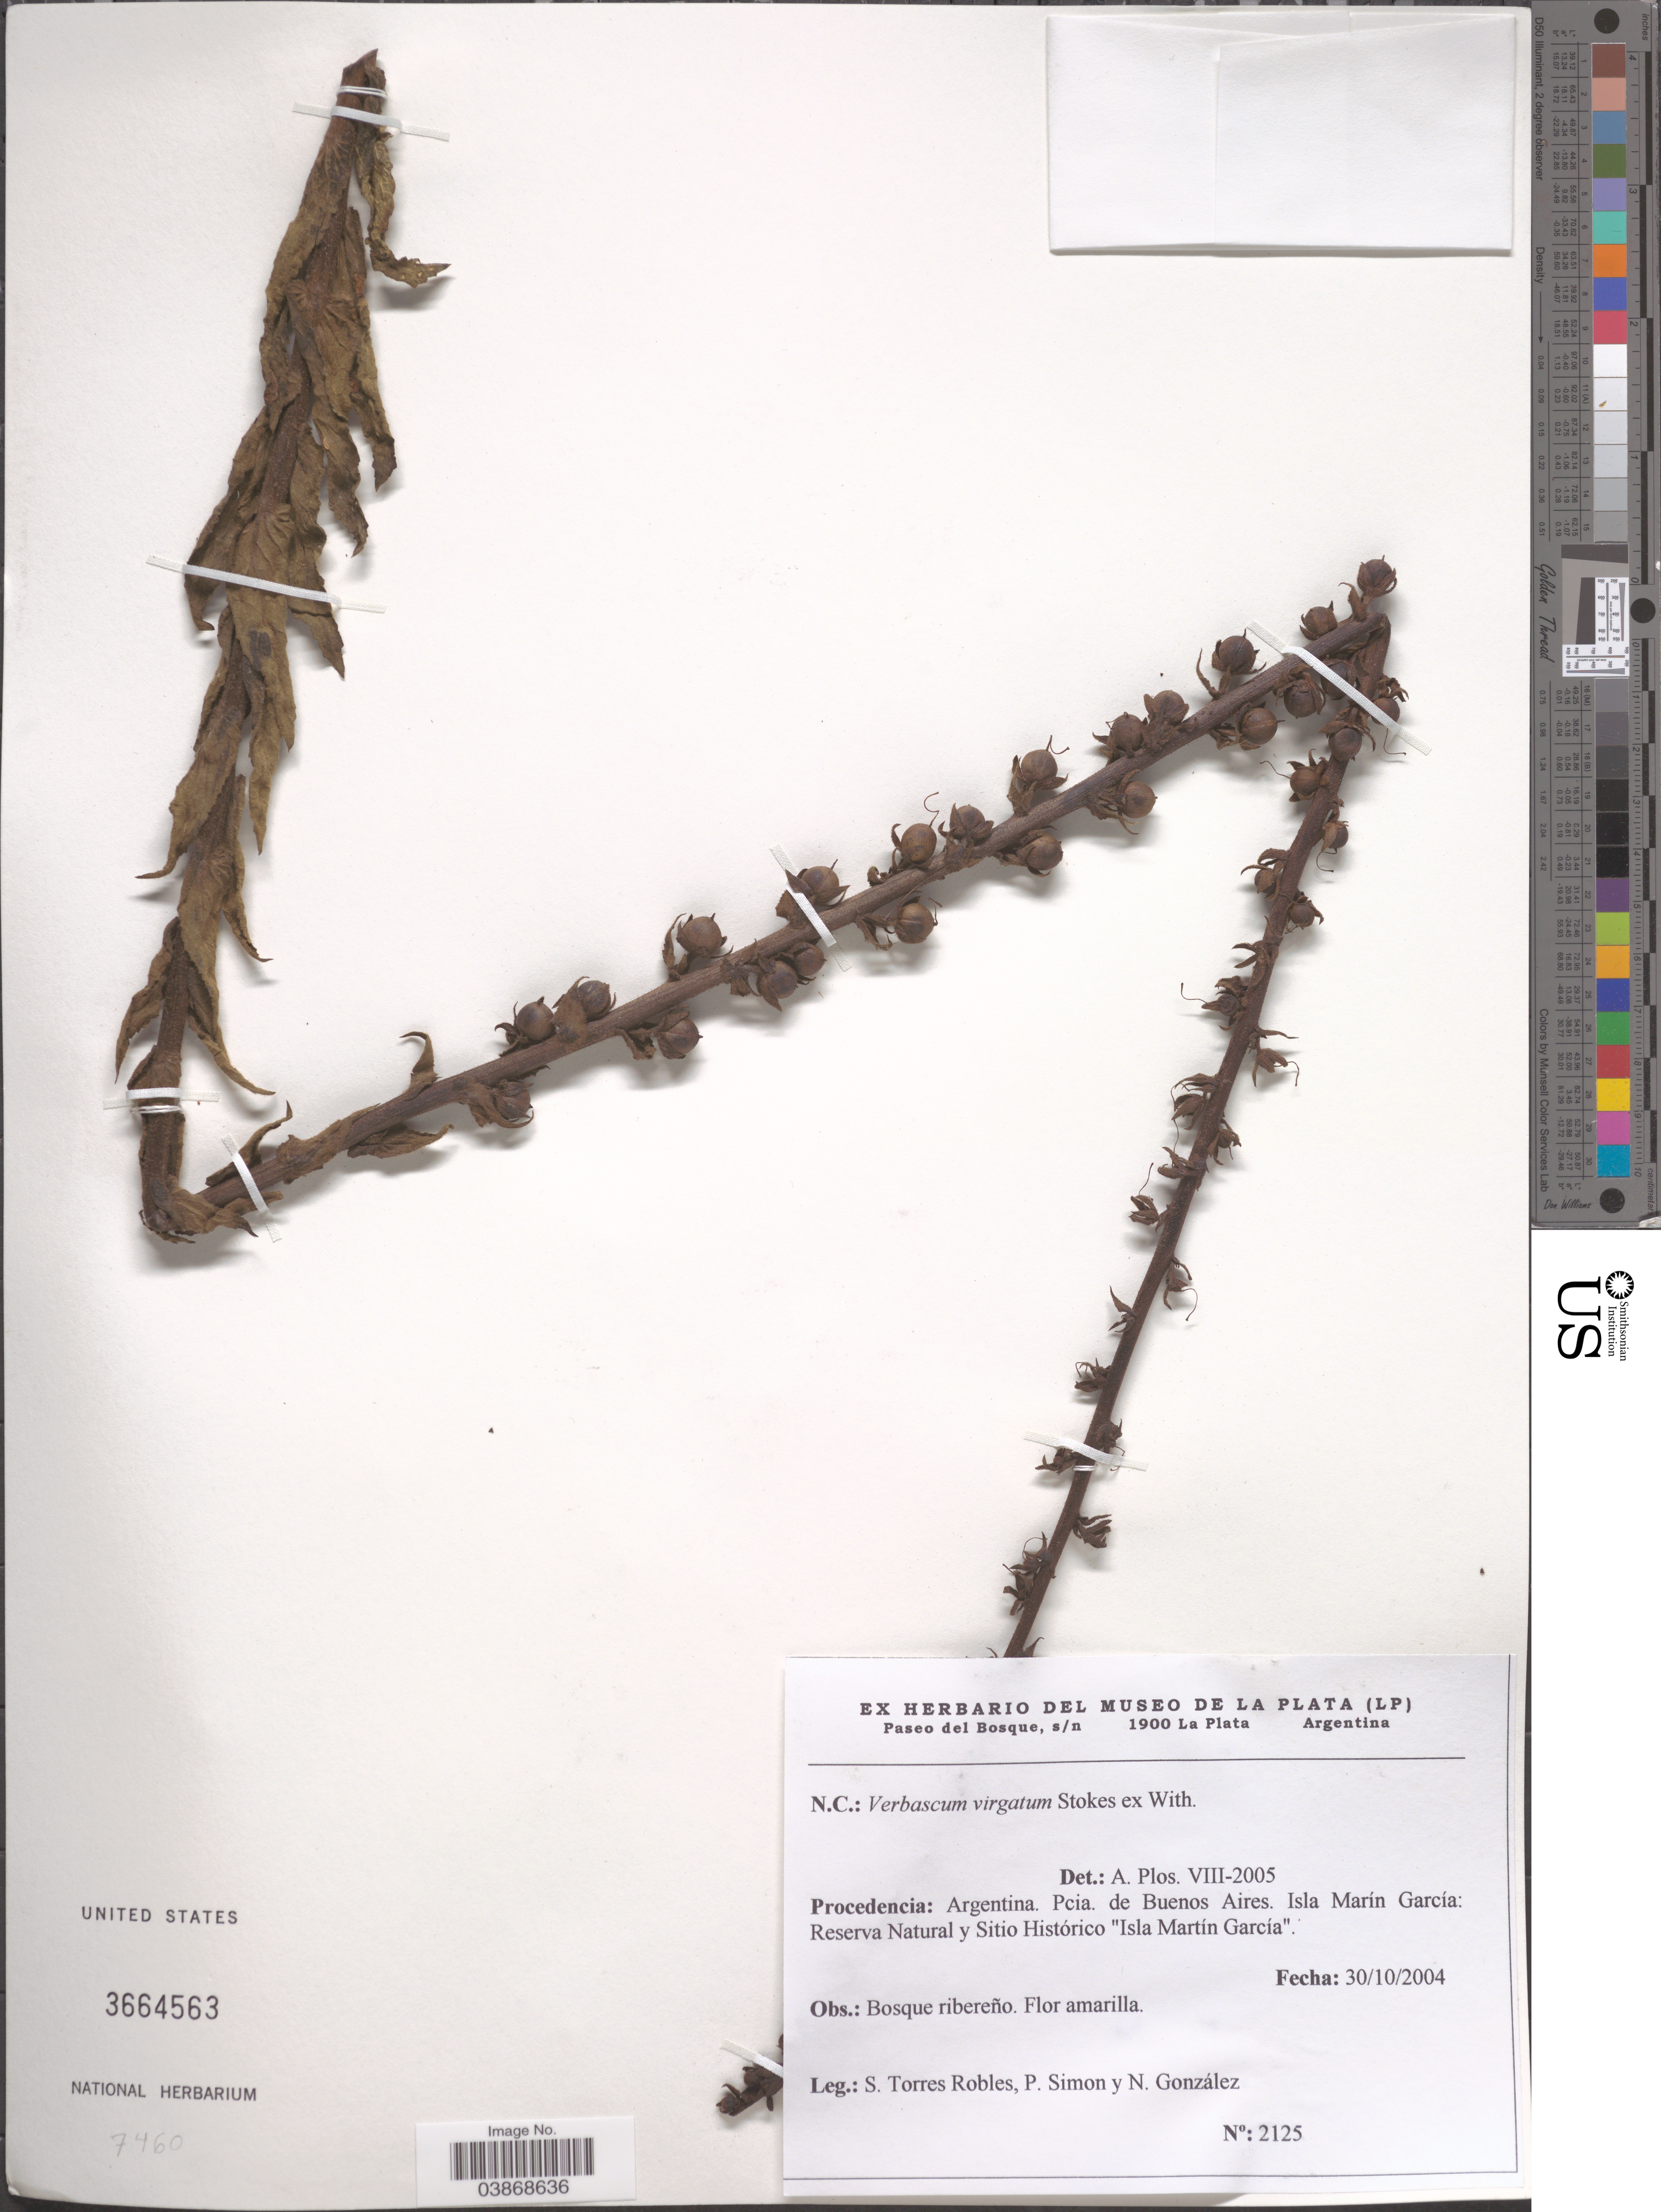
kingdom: Plantae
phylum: Tracheophyta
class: Magnoliopsida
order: Lamiales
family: Scrophulariaceae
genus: Verbascum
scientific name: Verbascum virgatum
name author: Stokes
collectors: S. Torres Robles, P. Simon & N. Gonzalez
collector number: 2125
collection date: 2004-10-30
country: Argentina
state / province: Buenos Aires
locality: Pcia. de Buenos Aires. Isla Marín García: Reserva Natural y Sitio Histórico "Isla Martín García".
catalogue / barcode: US 3664563